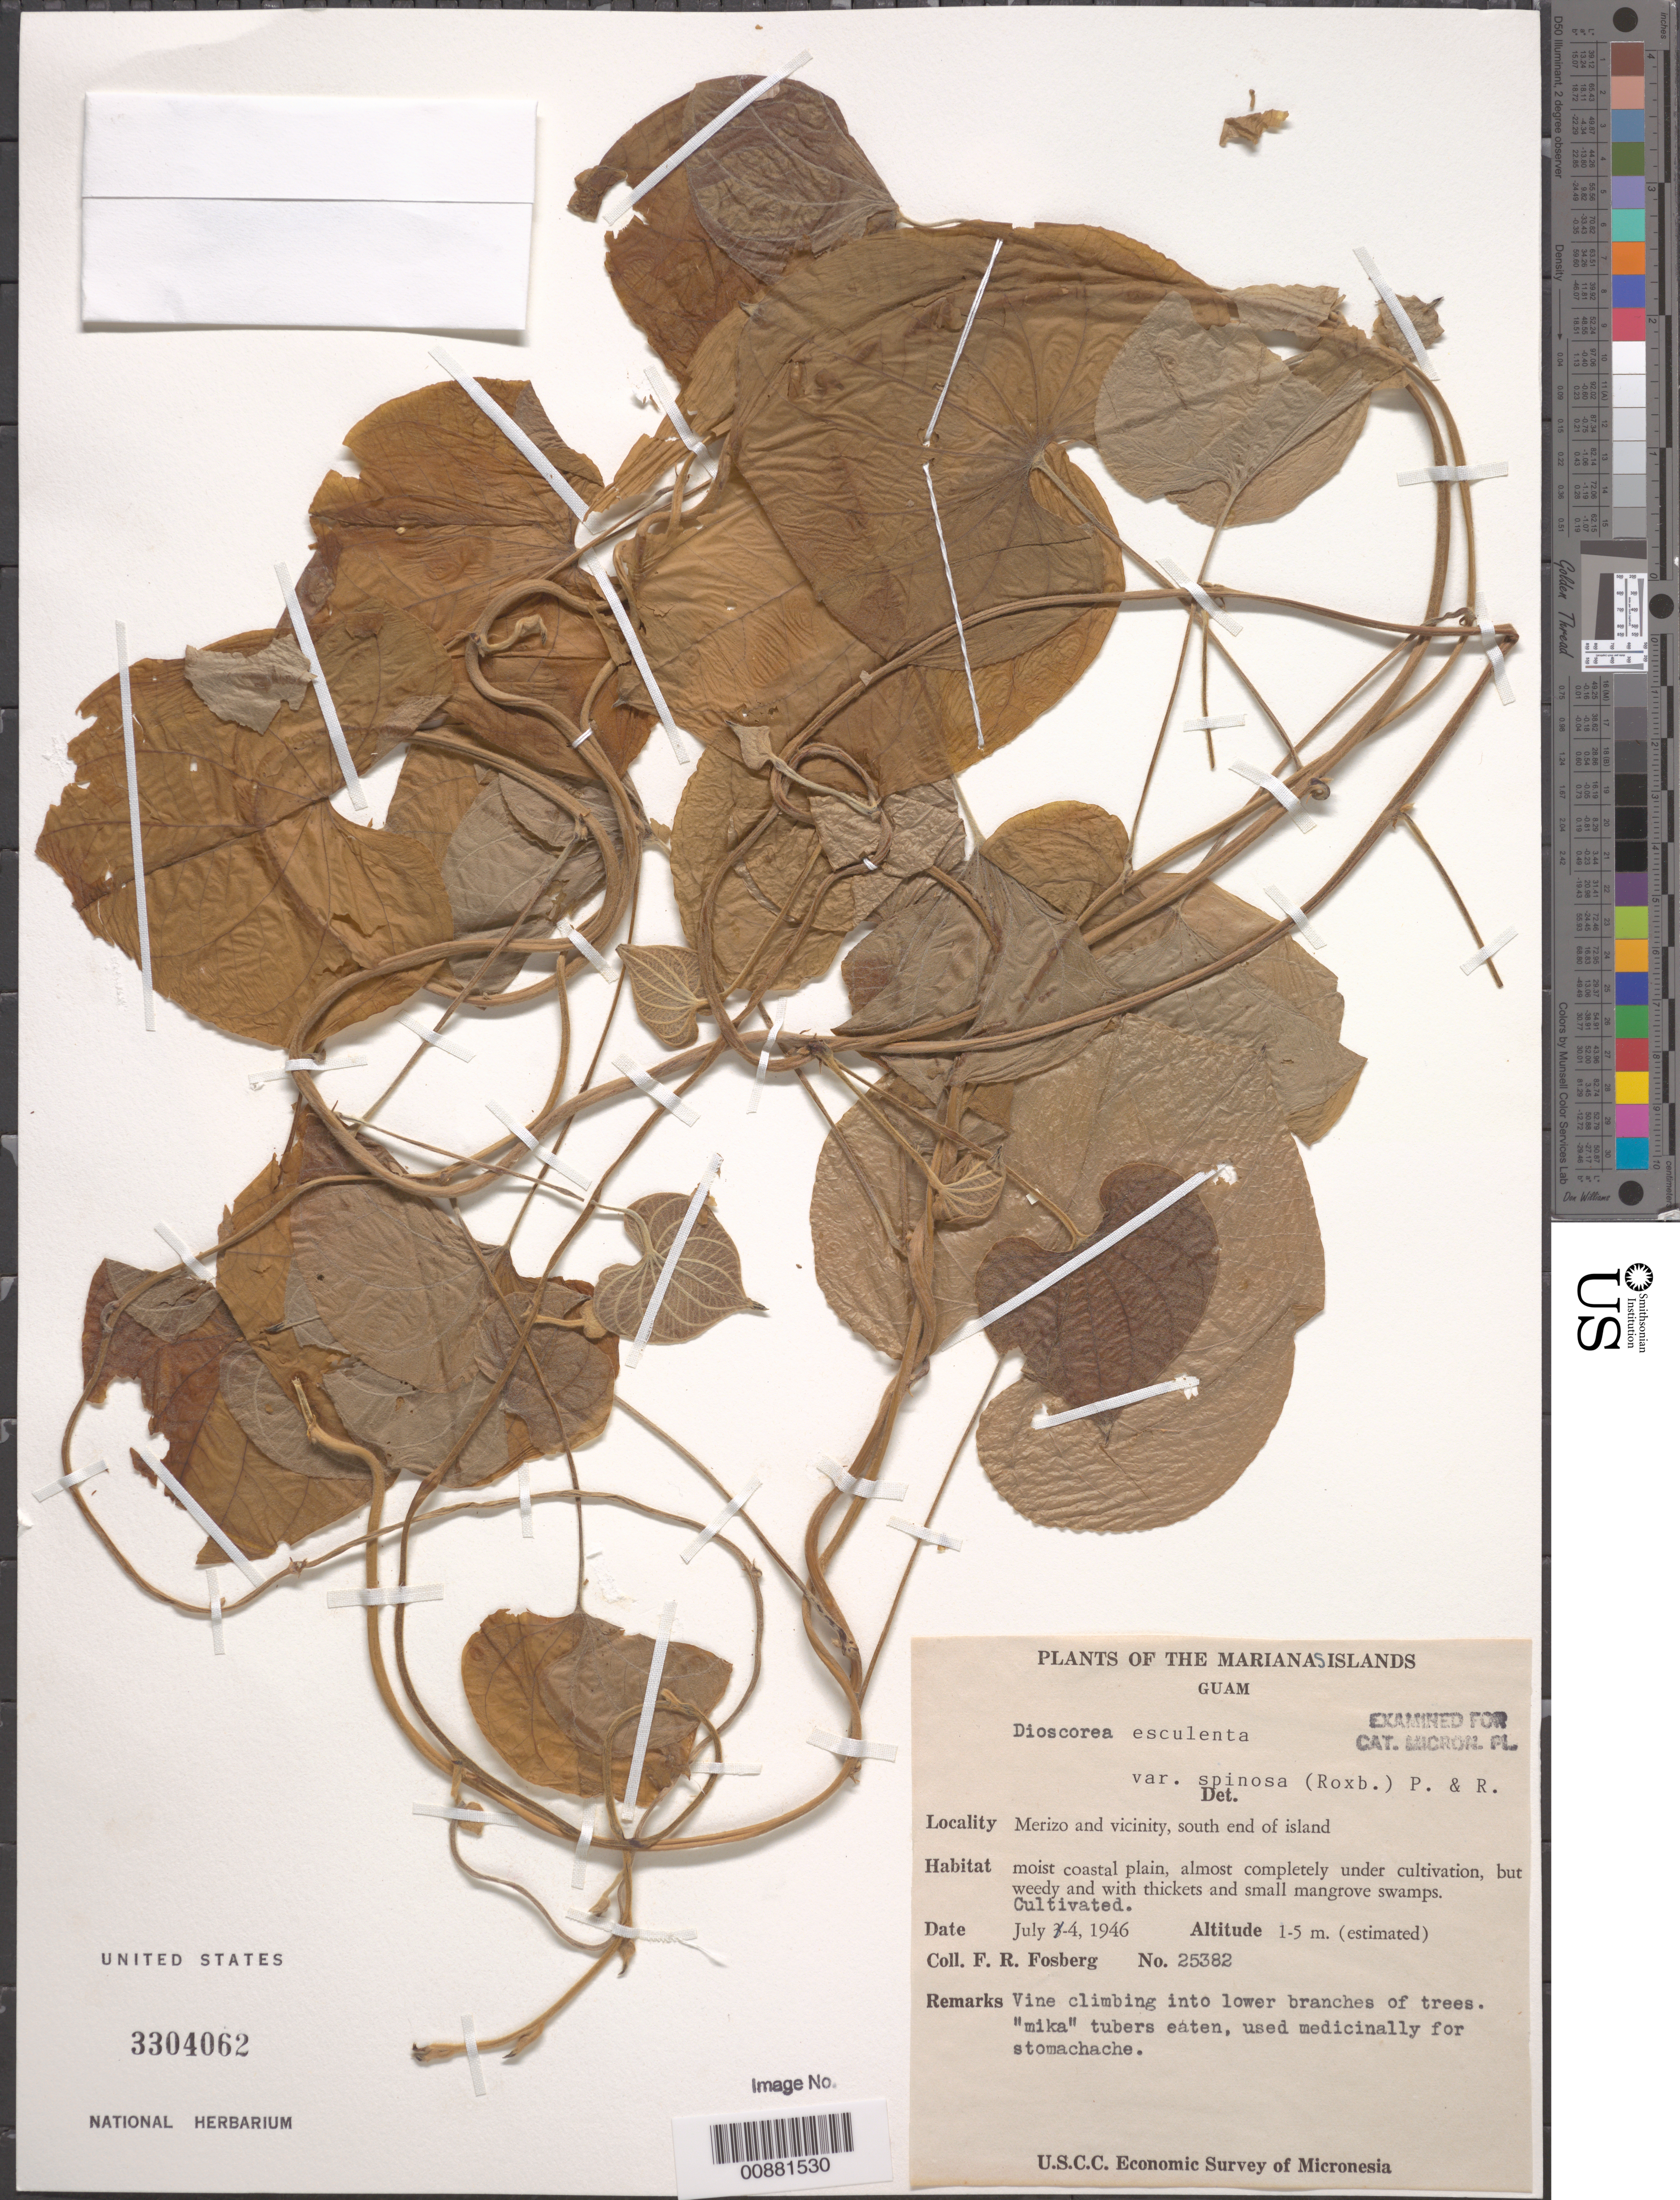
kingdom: Plantae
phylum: Tracheophyta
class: Liliopsida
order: Dioscoreales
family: Dioscoreaceae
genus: Dioscorea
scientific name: Dioscorea esculenta var. spinosa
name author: (Lour.) Burkill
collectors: F. R. Fosberg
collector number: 25382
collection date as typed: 04 Jul 1946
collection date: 1946-07-04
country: Guam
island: Guam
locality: Merizo and vicinity, S end of island.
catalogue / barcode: US 3304062